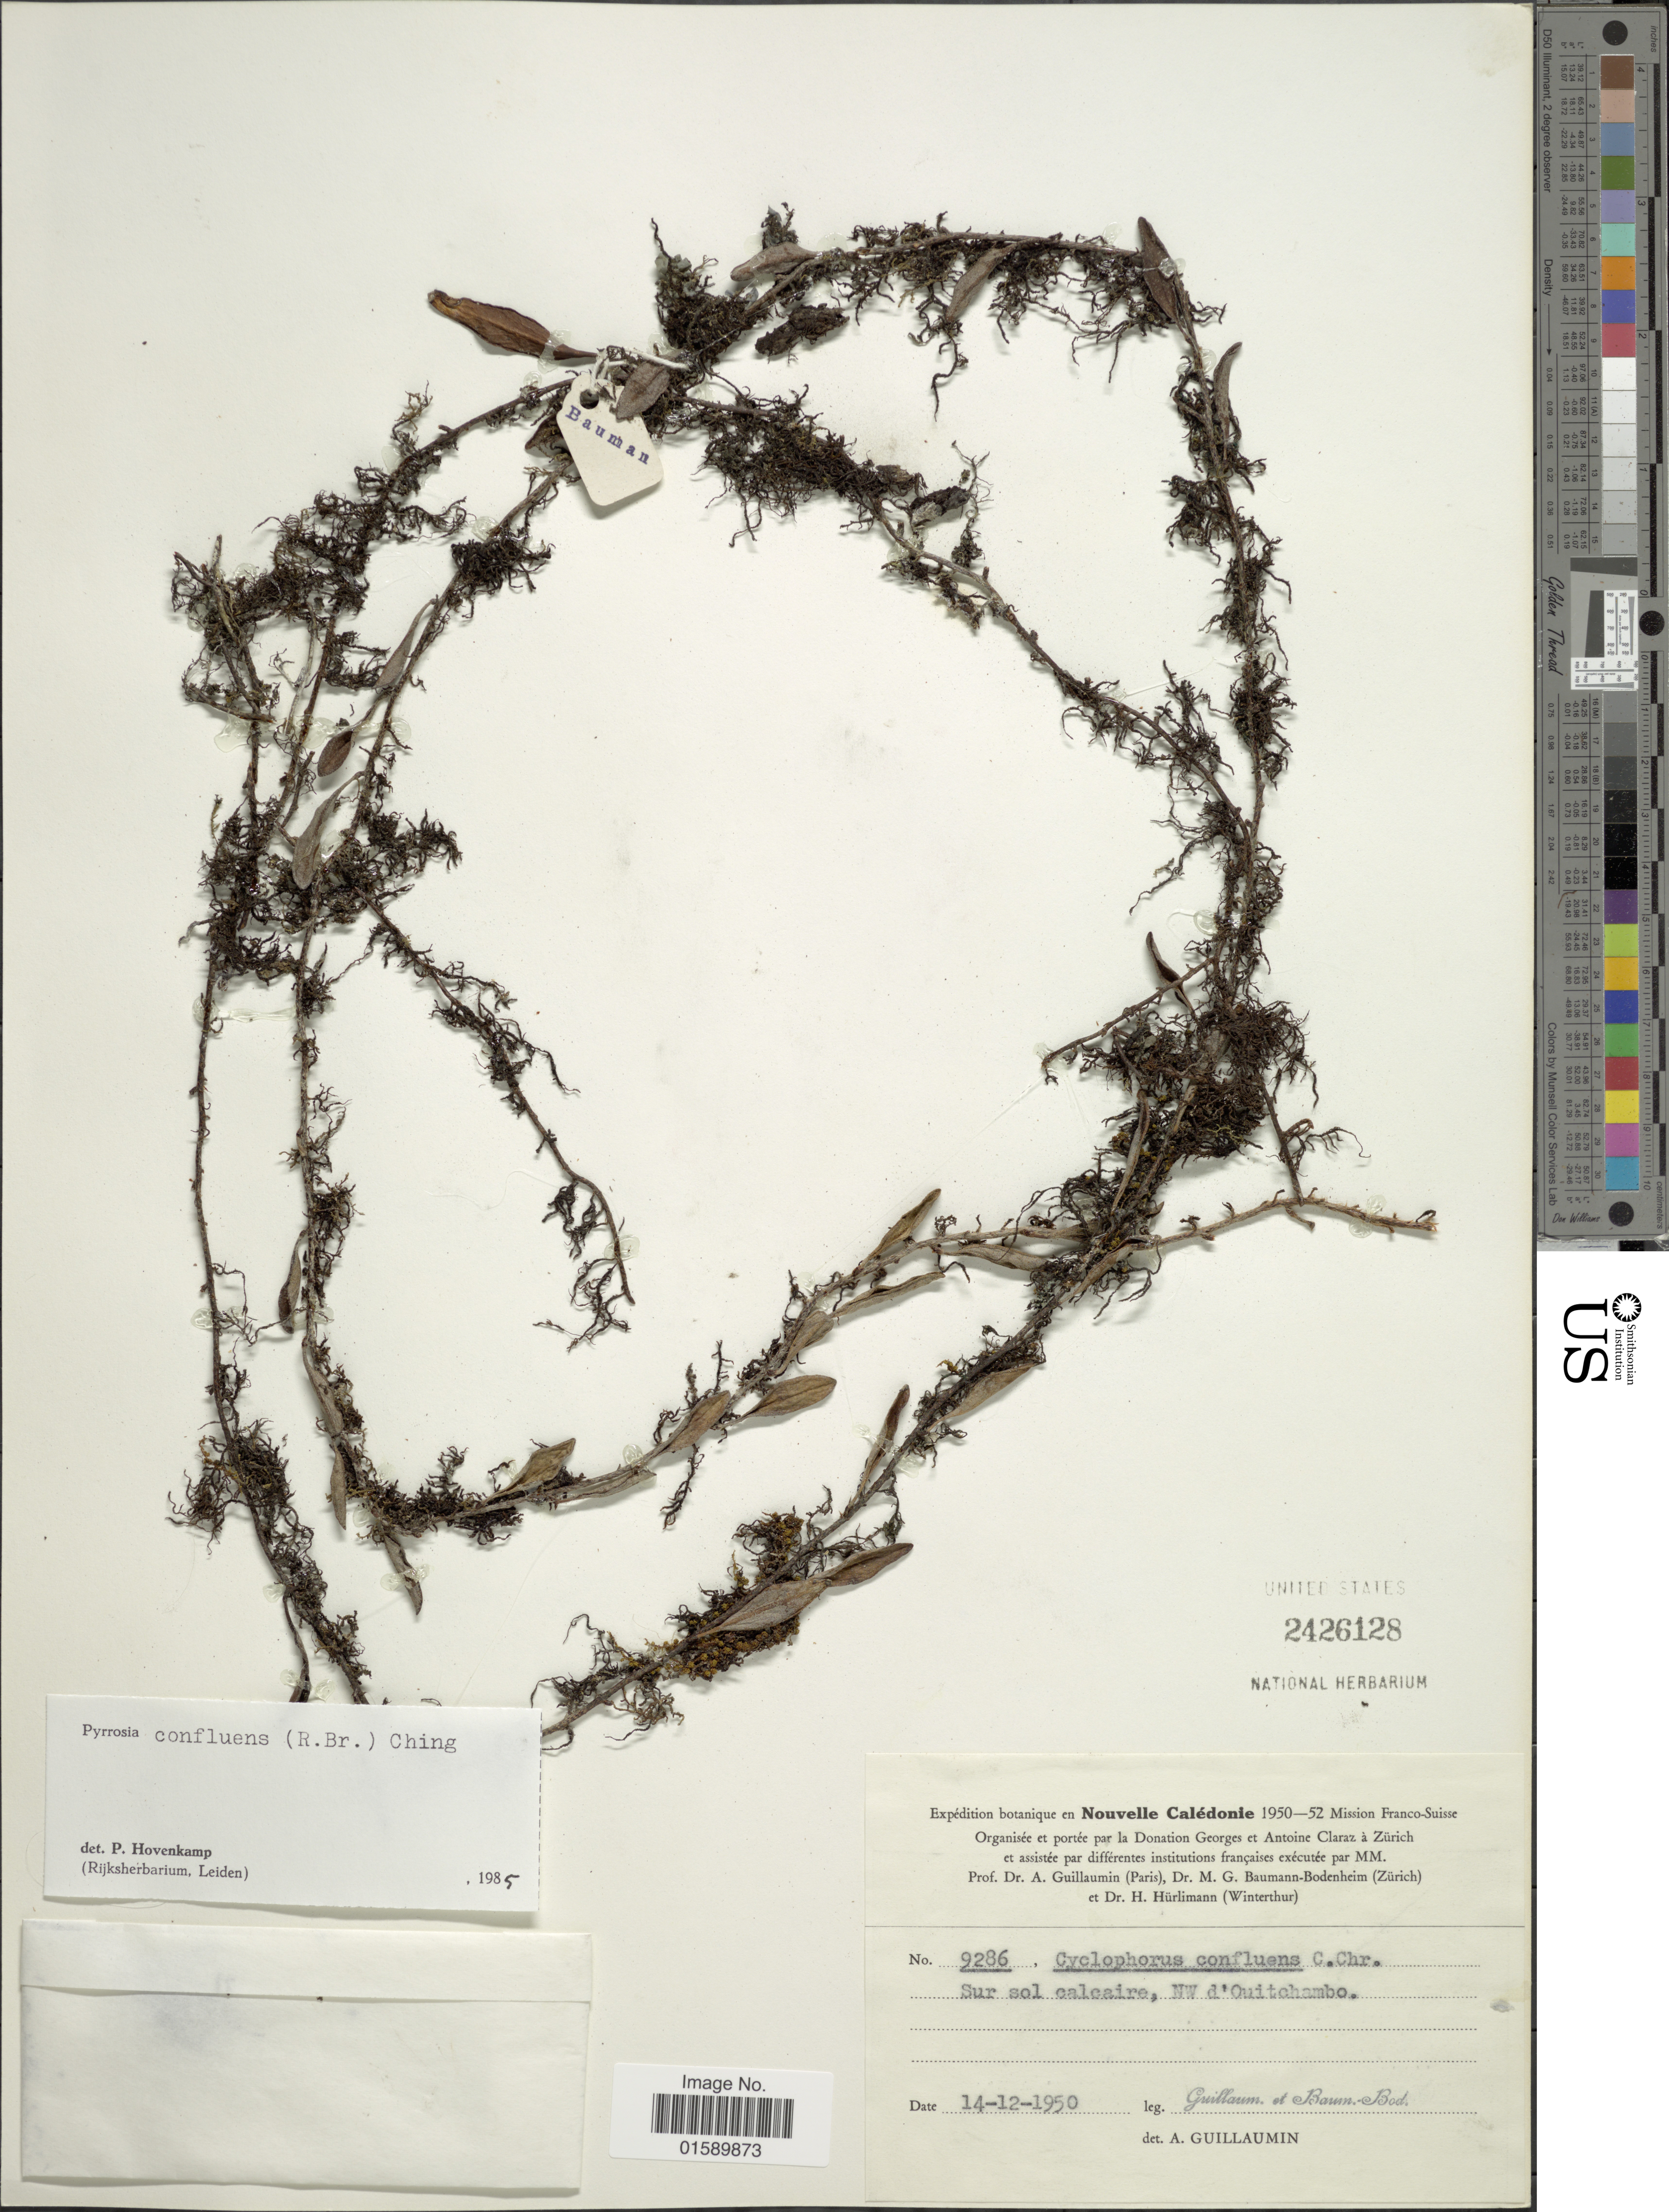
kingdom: Plantae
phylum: Tracheophyta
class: Polypodiopsida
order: Polypodiales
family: Polypodiaceae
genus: Pyrrosia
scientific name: Pyrrosia confluens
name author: (R. Br.) Ching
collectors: A. Guillaumin & M. G. Baumann-Bodenheim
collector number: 9286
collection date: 1950-12-14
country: New Caledonia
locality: Sur sol calcaire, NW d'Outchambo. Nouvelle Caledonie.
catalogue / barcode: US 2426128